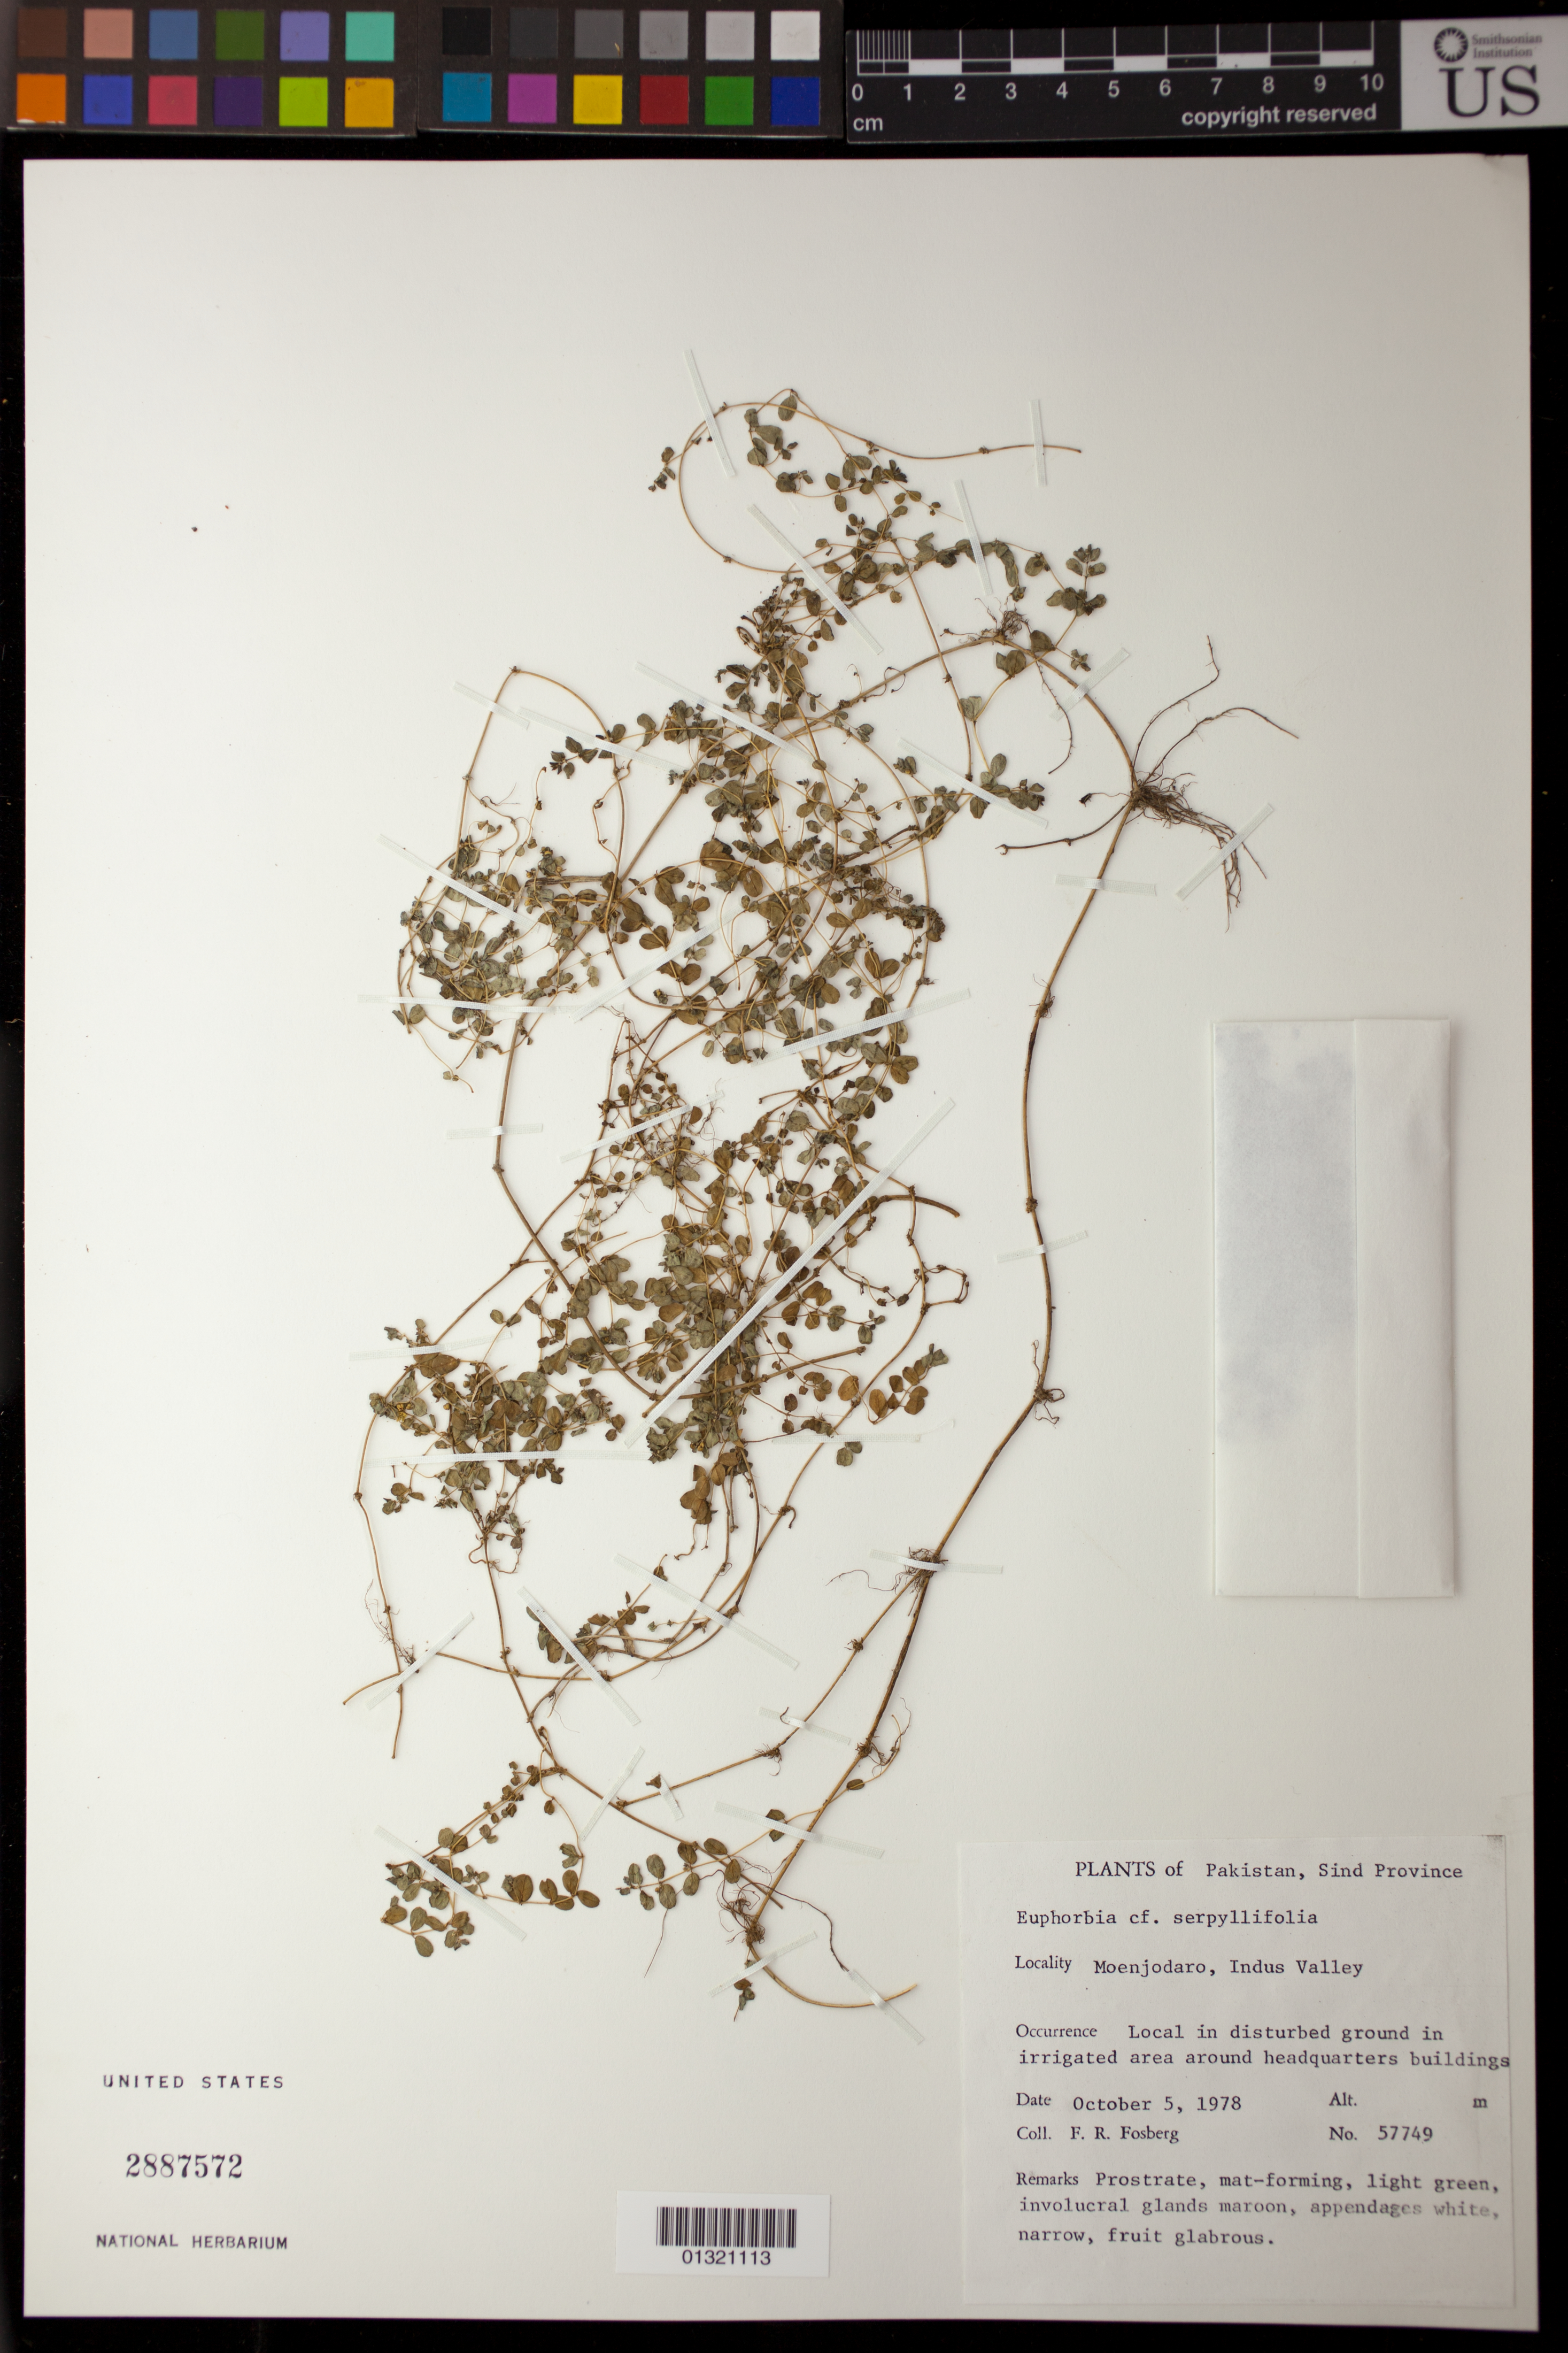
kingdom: Plantae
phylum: Tracheophyta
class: Magnoliopsida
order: Malpighiales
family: Euphorbiaceae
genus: Euphorbia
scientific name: Euphorbia serpillifolia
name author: Pers.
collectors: F. R. Fosberg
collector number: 57749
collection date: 1978-10-05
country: Pakistan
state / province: Sindh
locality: Moenjodaro, Indus Valley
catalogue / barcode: US 2887572